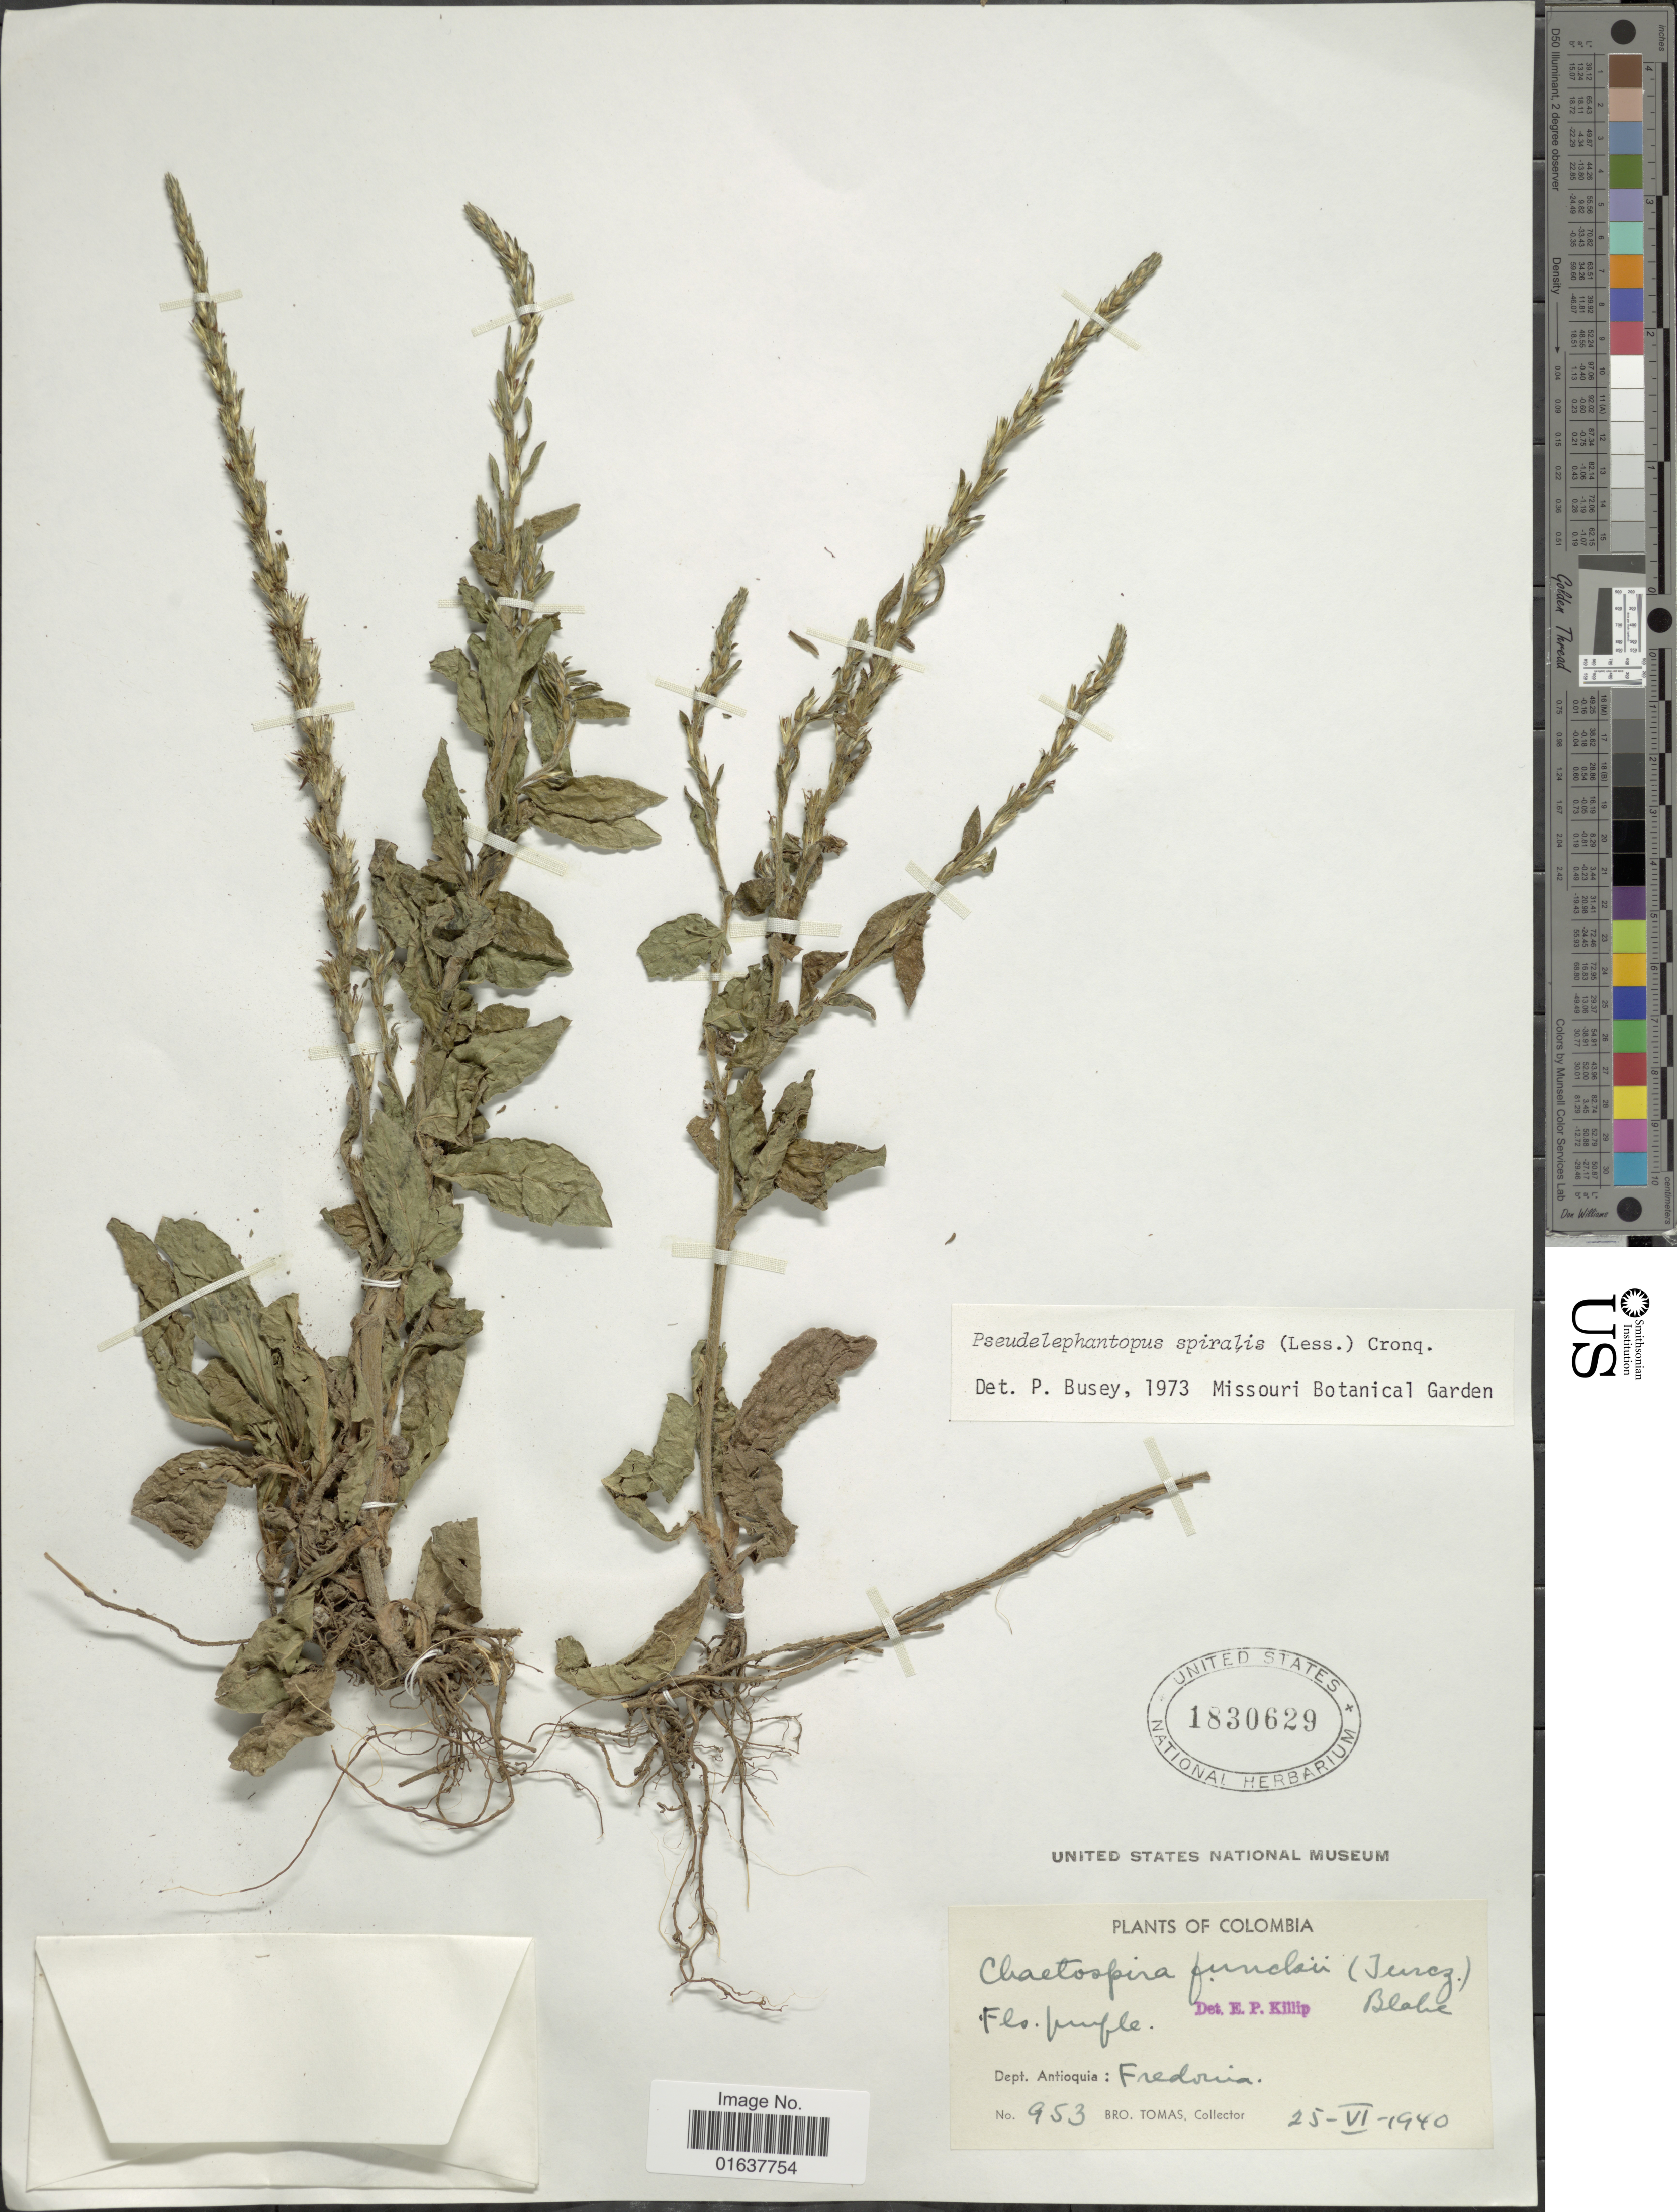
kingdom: Plantae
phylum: Tracheophyta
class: Magnoliopsida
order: Asterales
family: Asteraceae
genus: Pseudelephantopus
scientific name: Pseudelephantopus spiralis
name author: (Less.) Cronquist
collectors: B. Tomas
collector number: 953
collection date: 1940-06-25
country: Colombia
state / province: Antioquia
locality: Fredonia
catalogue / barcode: US 1830629